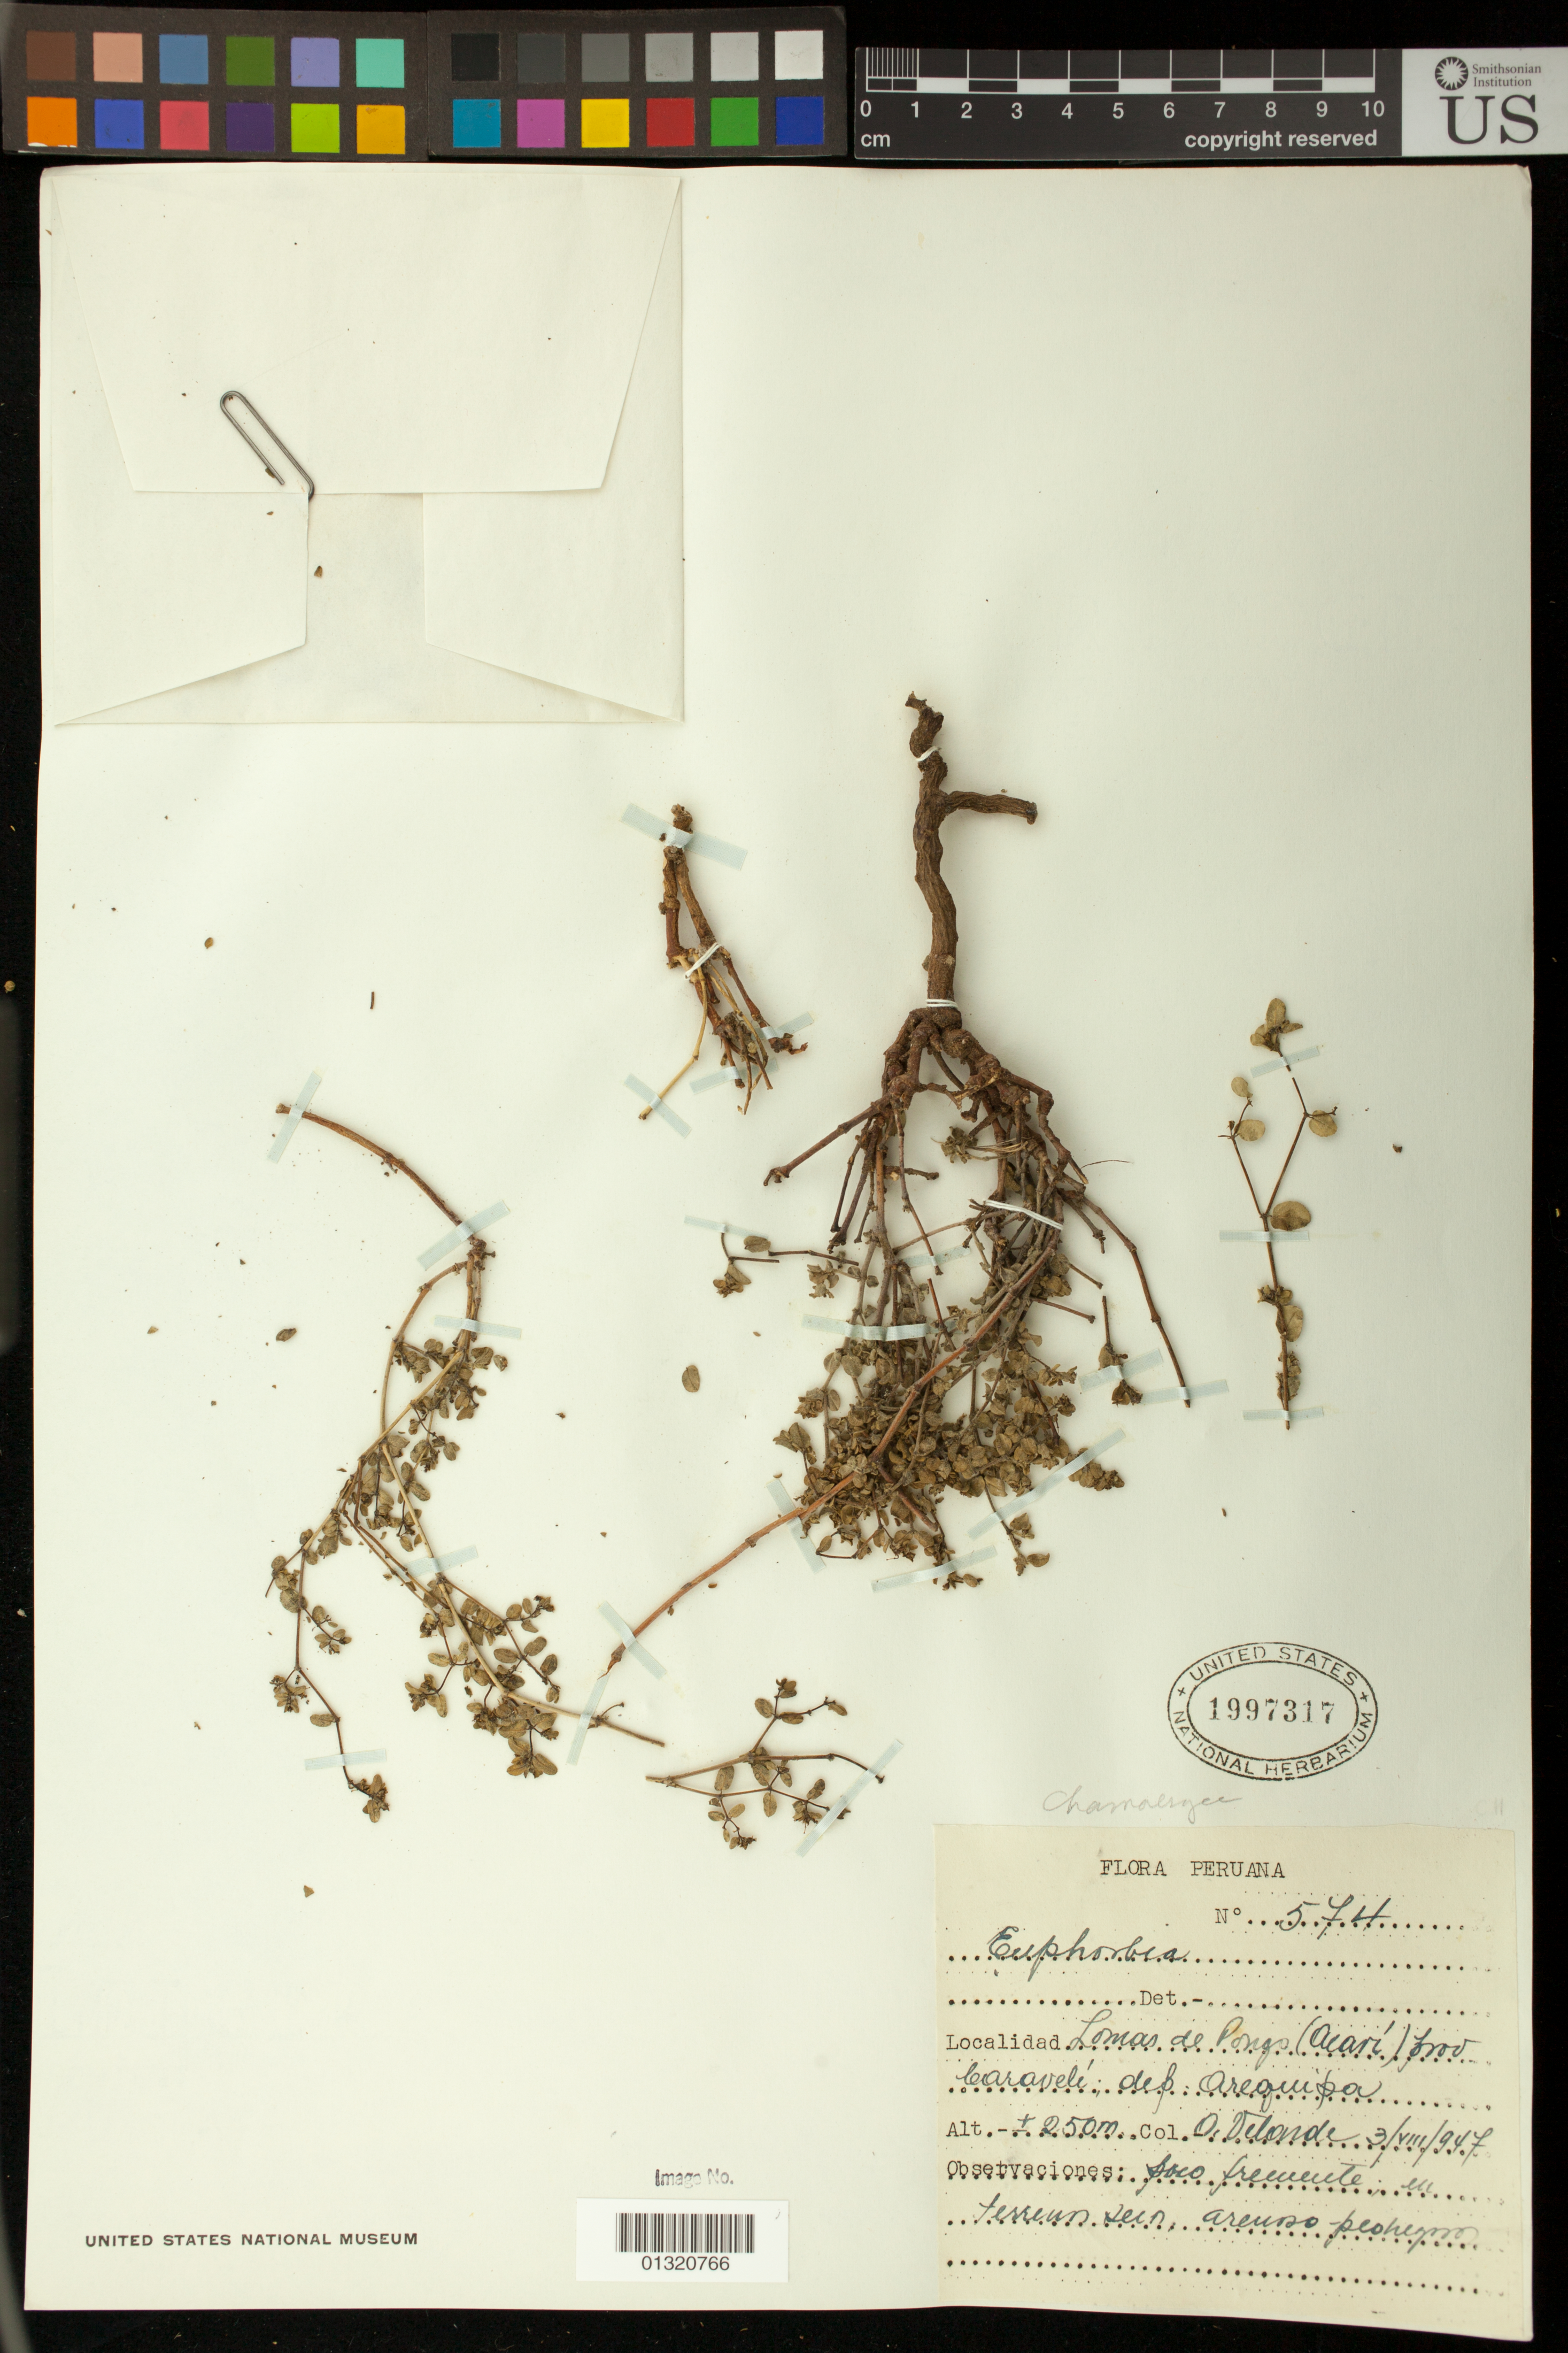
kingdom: Plantae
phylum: Tracheophyta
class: Magnoliopsida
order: Malpighiales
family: Euphorbiaceae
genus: Euphorbia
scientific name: Euphorbia sp.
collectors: O. Velarde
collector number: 574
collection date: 1947-08-03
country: Peru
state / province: Arequipa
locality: Lomas de Pongo (Acari) Prov. Caraveli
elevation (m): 250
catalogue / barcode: US 1997317